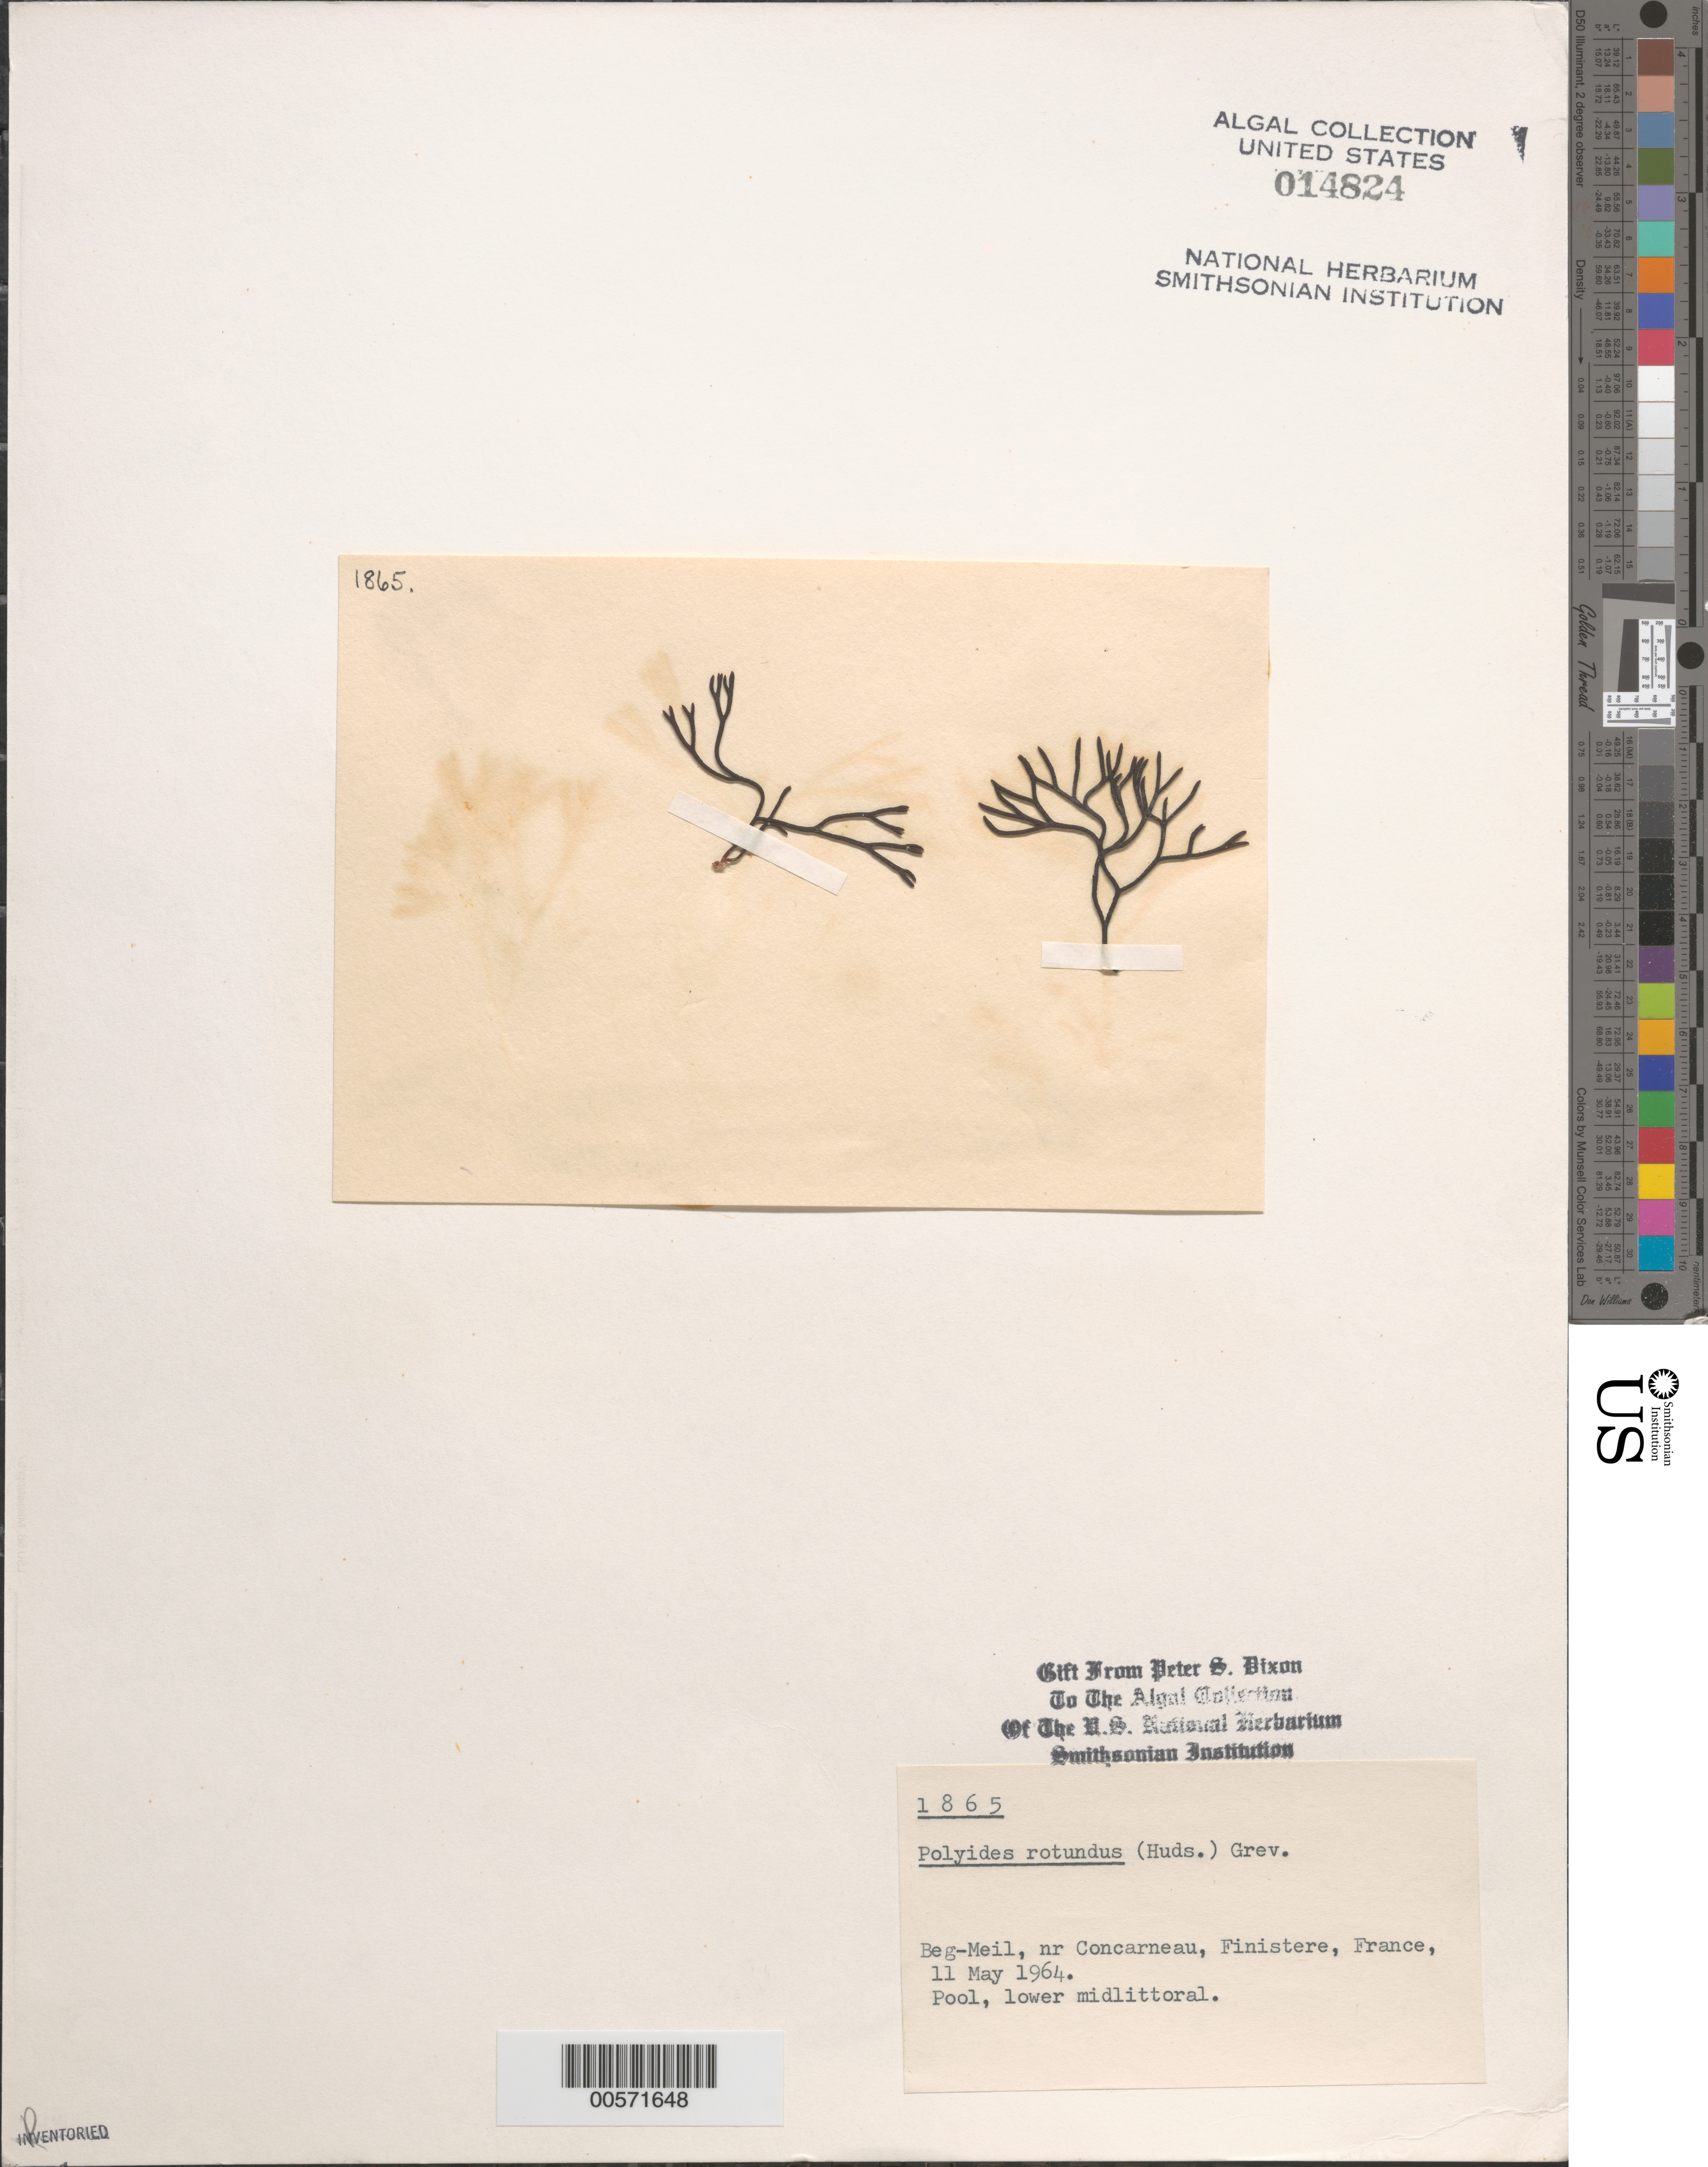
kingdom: Plantae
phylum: Rhodophyta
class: Florideophyceae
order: Gigartinales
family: Polyidaceae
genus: Polyides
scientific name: Polyides rotunda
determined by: Dixon, P. S.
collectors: P. S. Dixon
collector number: PSD 1865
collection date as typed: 11 May 1964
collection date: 1964-05-11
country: France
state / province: Bretagne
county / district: Finistère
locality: Beg-meil, near concarneau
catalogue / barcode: US 14824